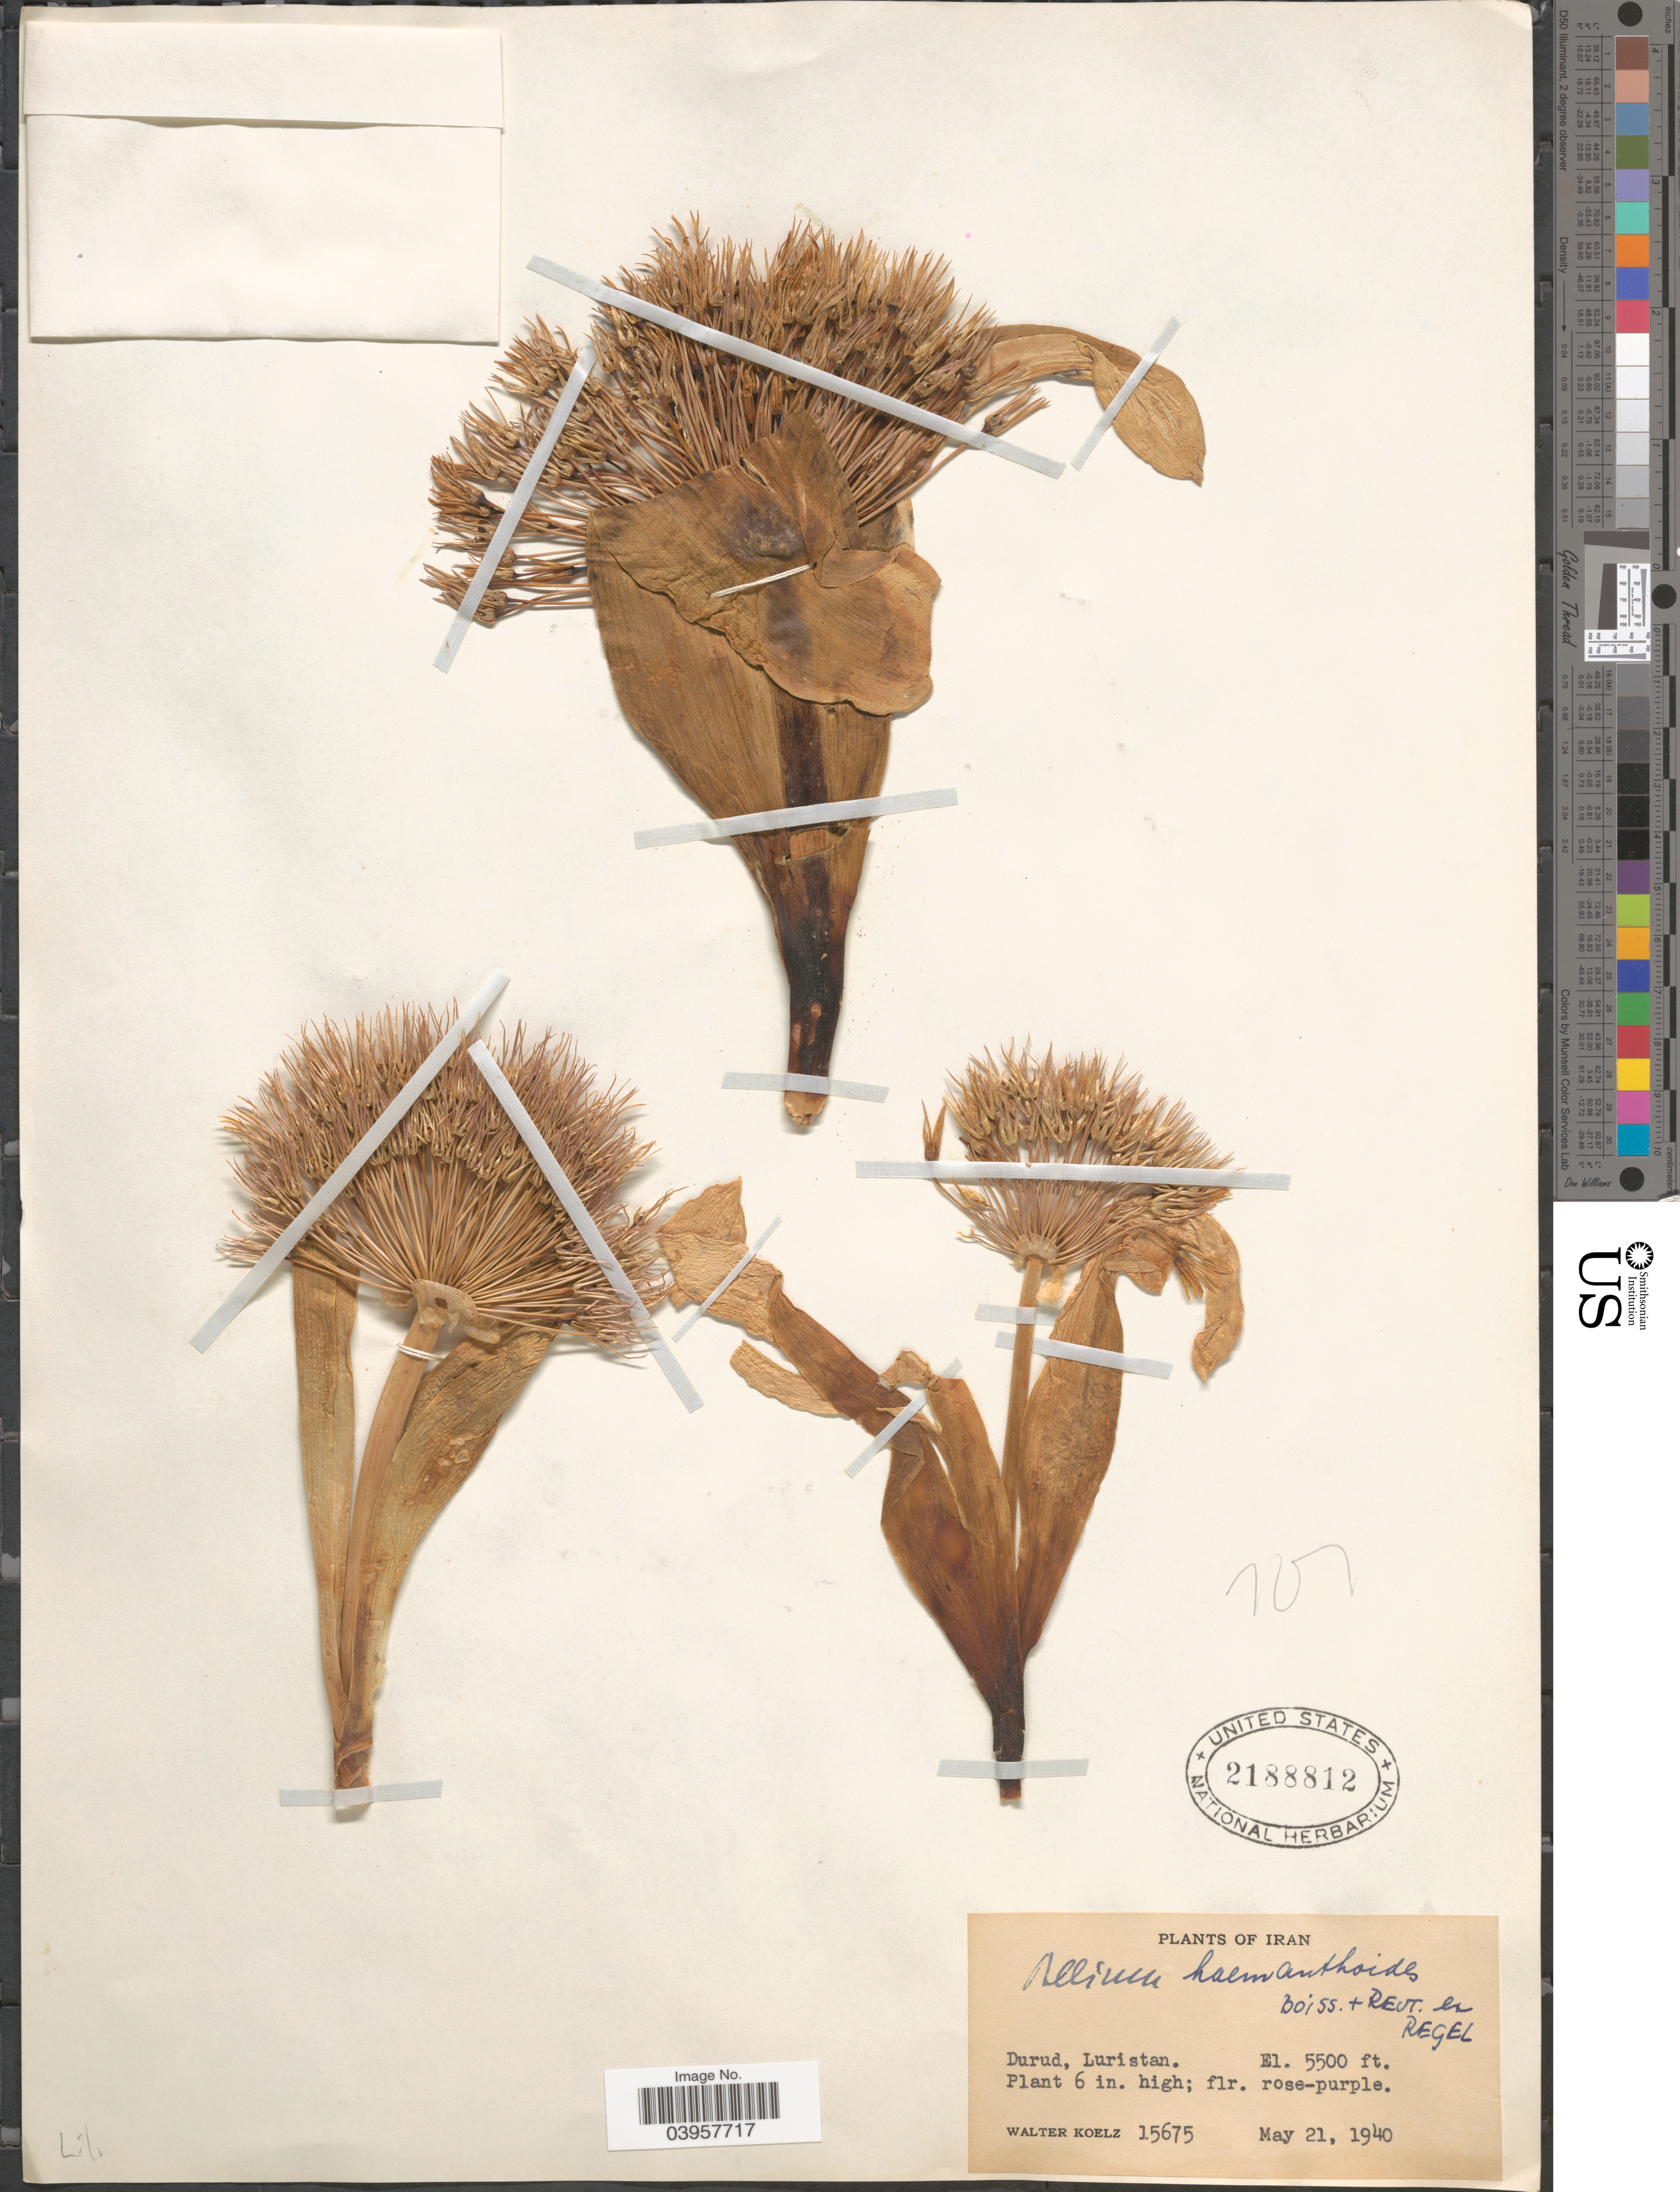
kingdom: Plantae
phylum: Tracheophyta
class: Liliopsida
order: Asparagales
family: Amaryllidaceae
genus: Allium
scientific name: Allium haemanthoides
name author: Boiss. & Reut. ex Regel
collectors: W. N. Koelz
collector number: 15675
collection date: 1940-05-21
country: Iran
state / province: Lorestan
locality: Durud, Luristan.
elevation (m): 1676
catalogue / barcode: US 2188812